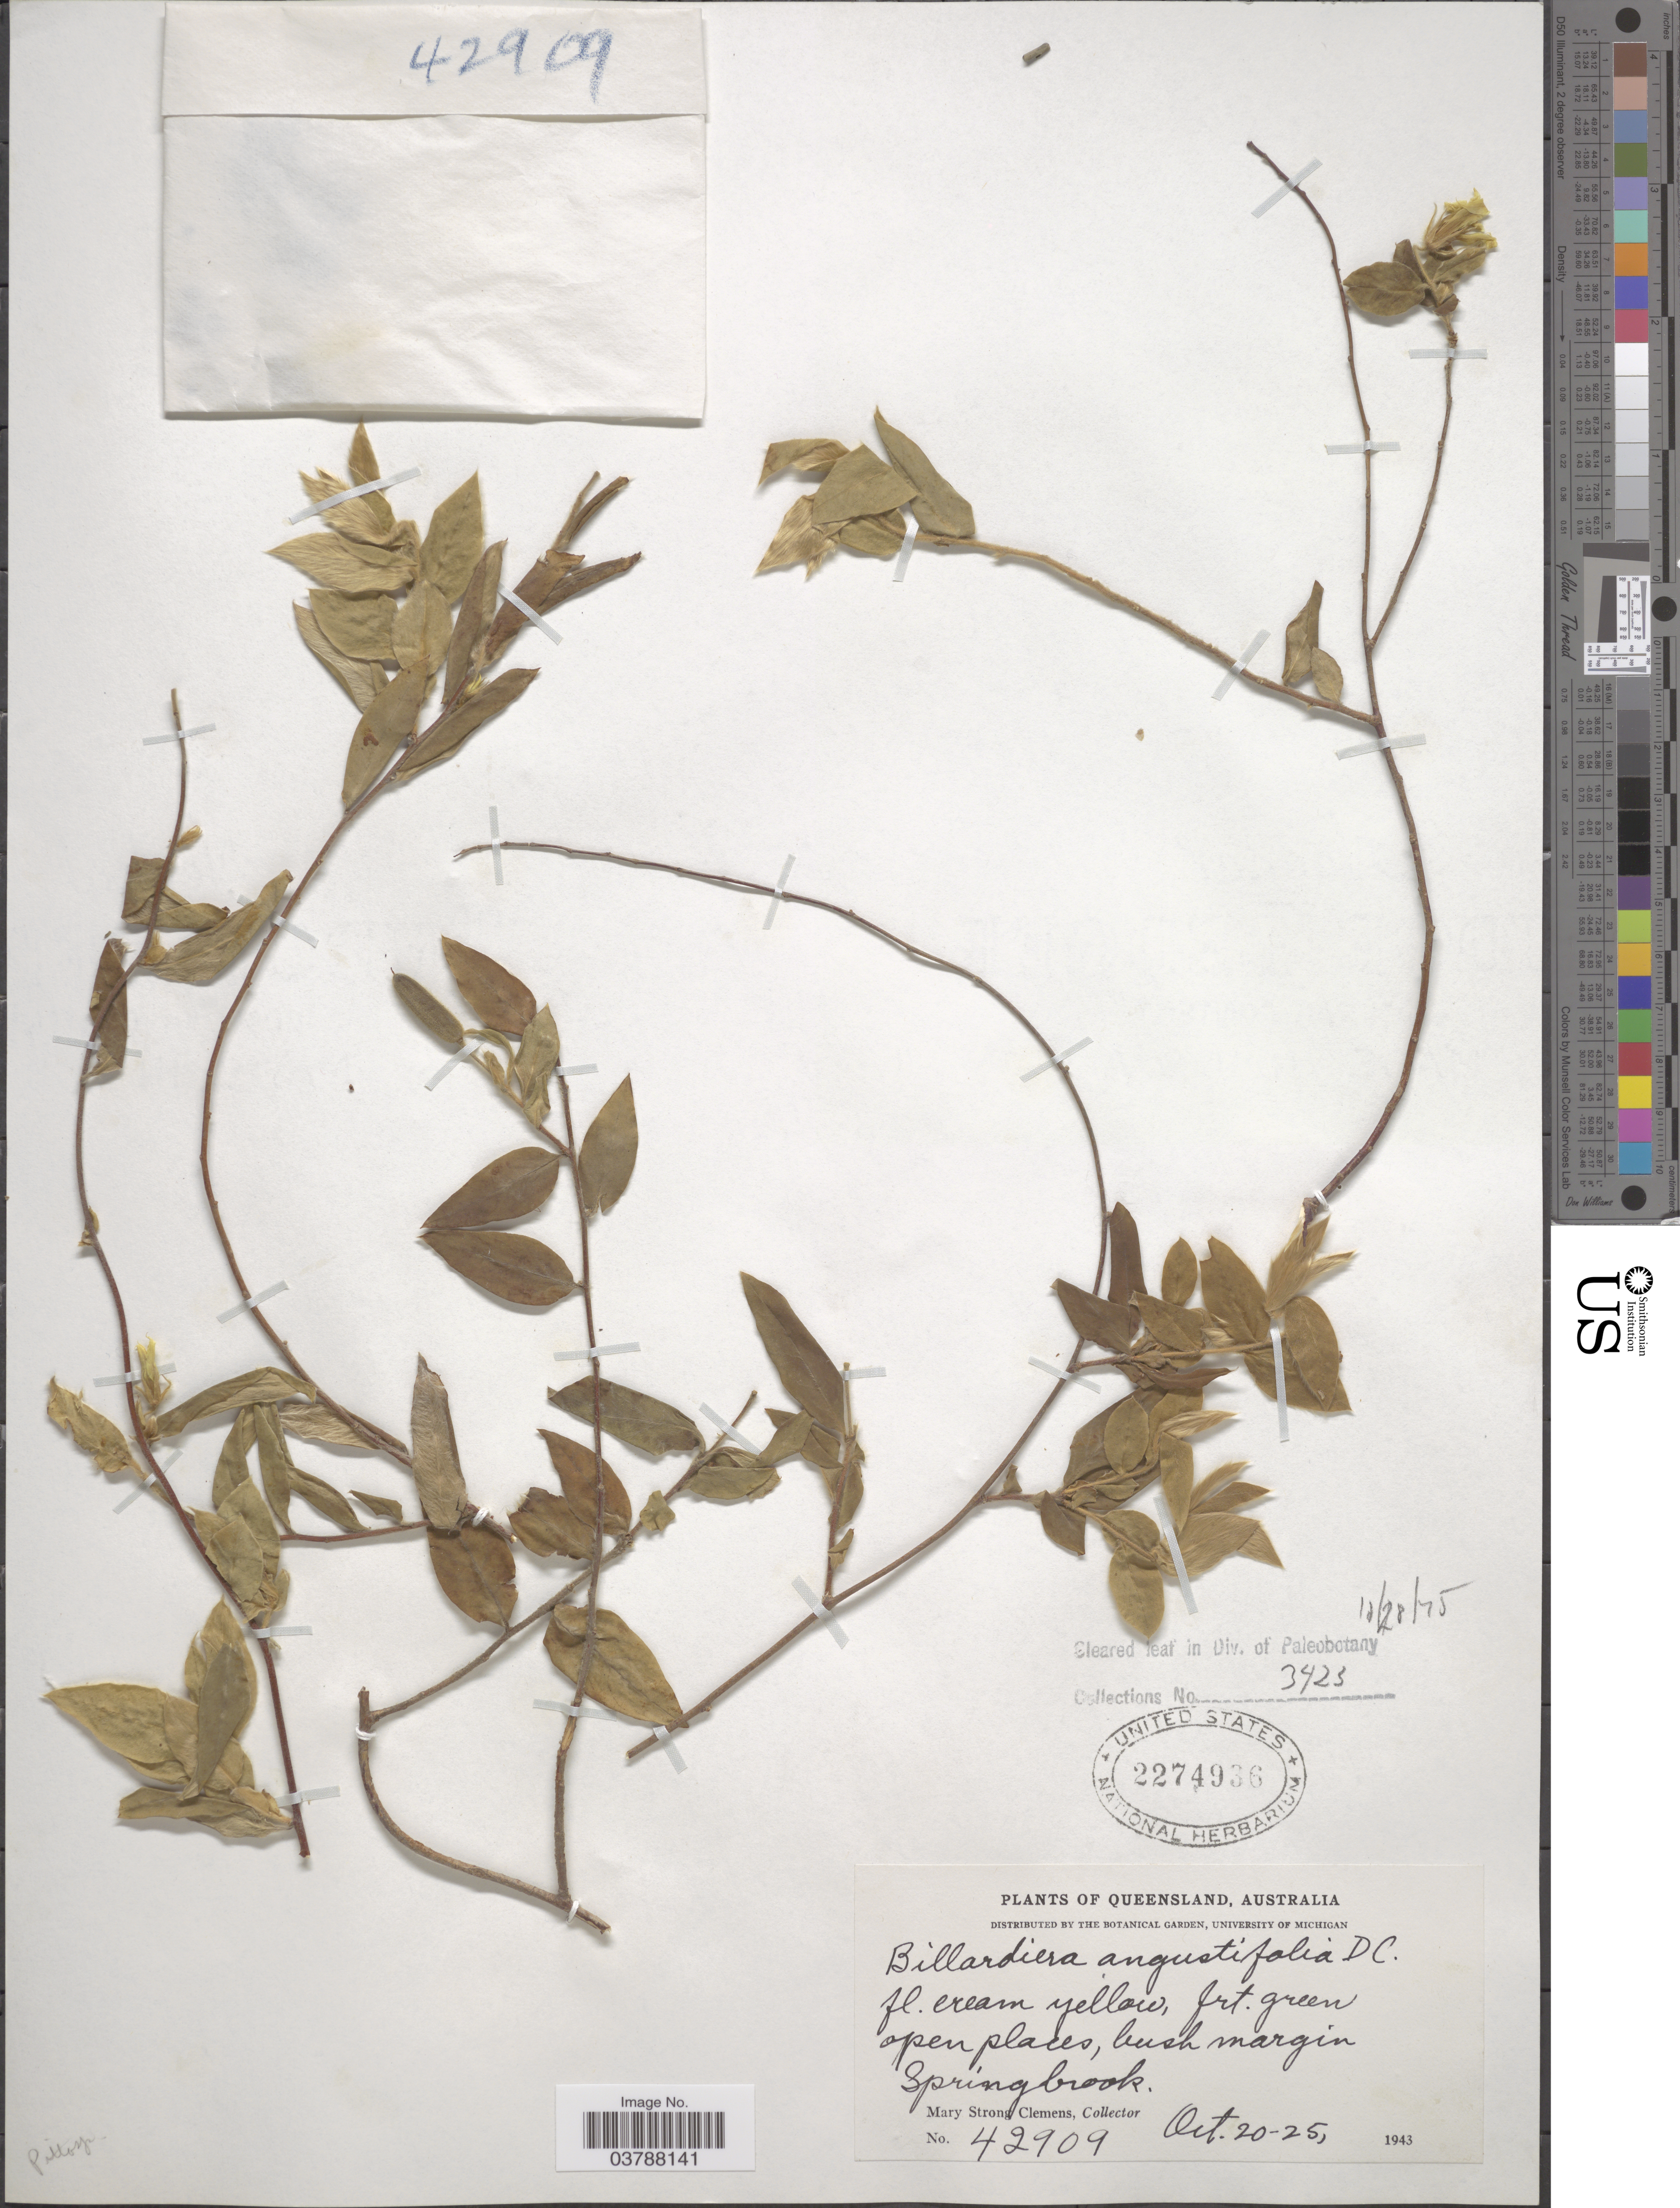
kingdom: Plantae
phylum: Tracheophyta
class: Magnoliopsida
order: Apiales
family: Pittosporaceae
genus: Billardiera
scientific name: Billardiera angustifolia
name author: DC.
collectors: M. S. Clemens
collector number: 42909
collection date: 1943-10-20/1943-10-25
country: Australia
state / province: Queensland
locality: Spring brook.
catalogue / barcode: US 2274936